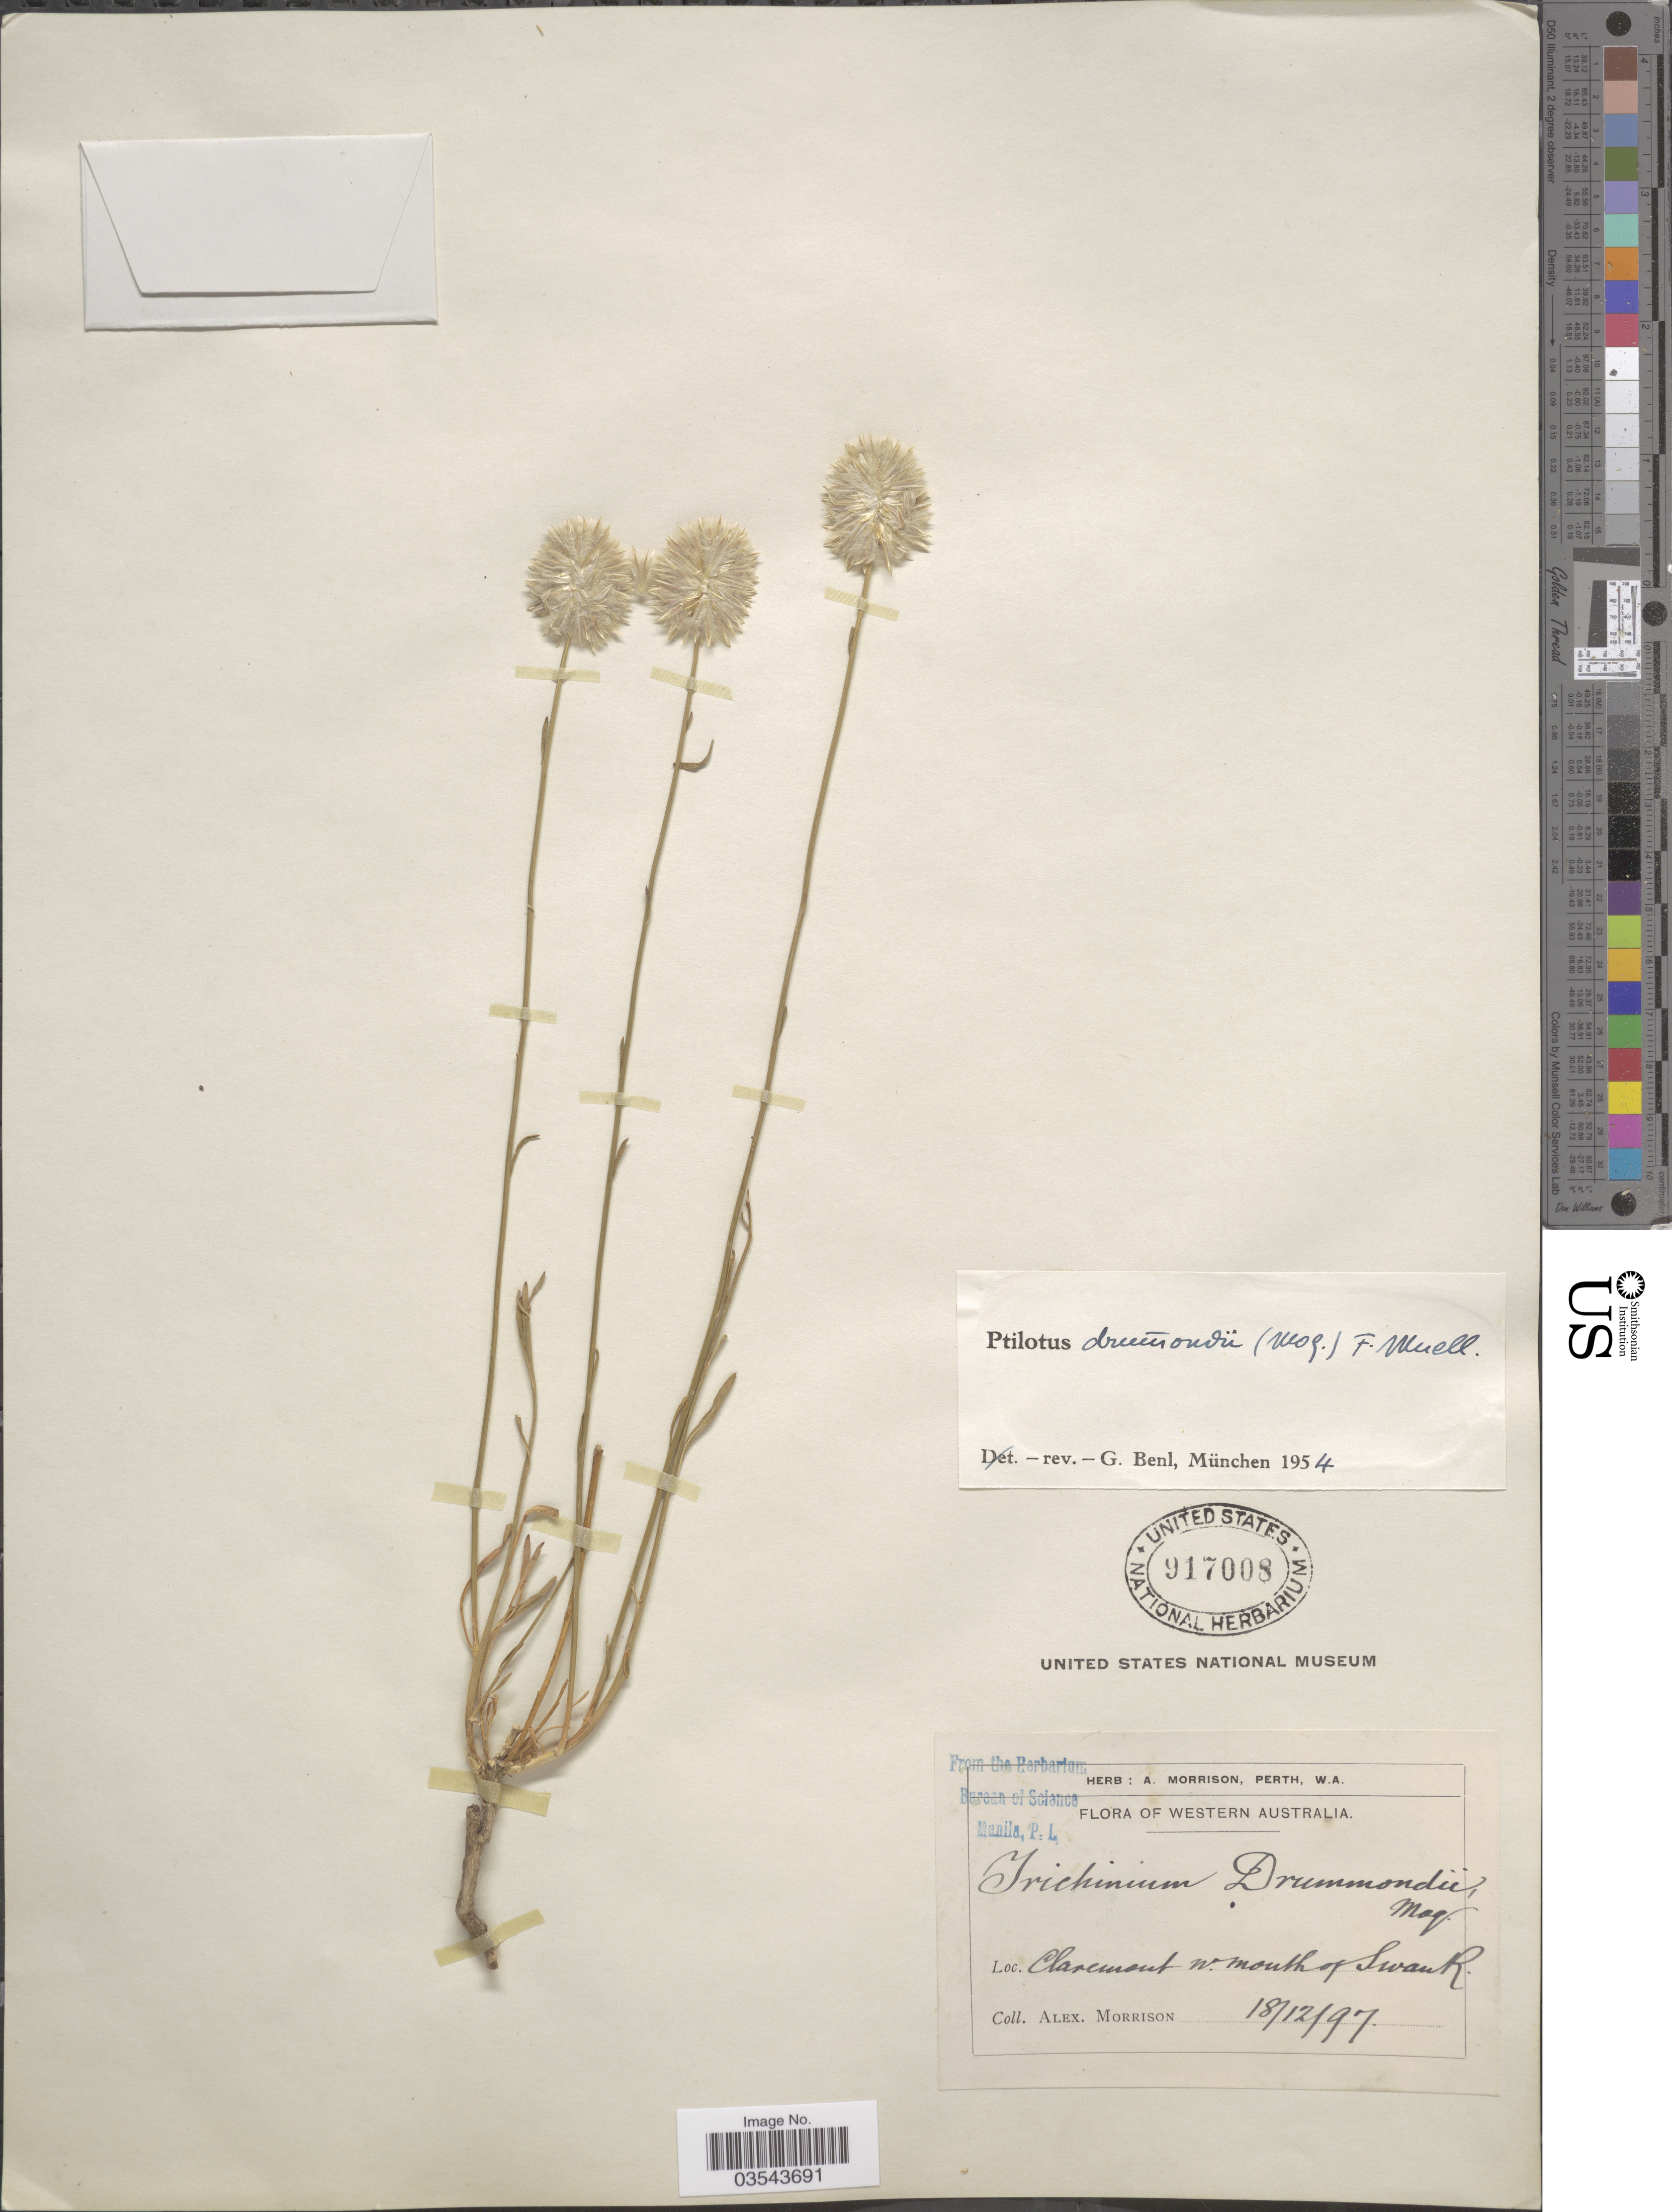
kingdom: Plantae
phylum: Tracheophyta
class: Magnoliopsida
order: Caryophyllales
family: Amaranthaceae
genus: Ptilotus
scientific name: Ptilotus drummondii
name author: (Moq.) F. Muell.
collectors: A. Morrison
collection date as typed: Transcribed d/m/y: 18/12/97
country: Australia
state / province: Western Australia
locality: Claremont W. mouth of Swan R.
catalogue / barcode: US 917008